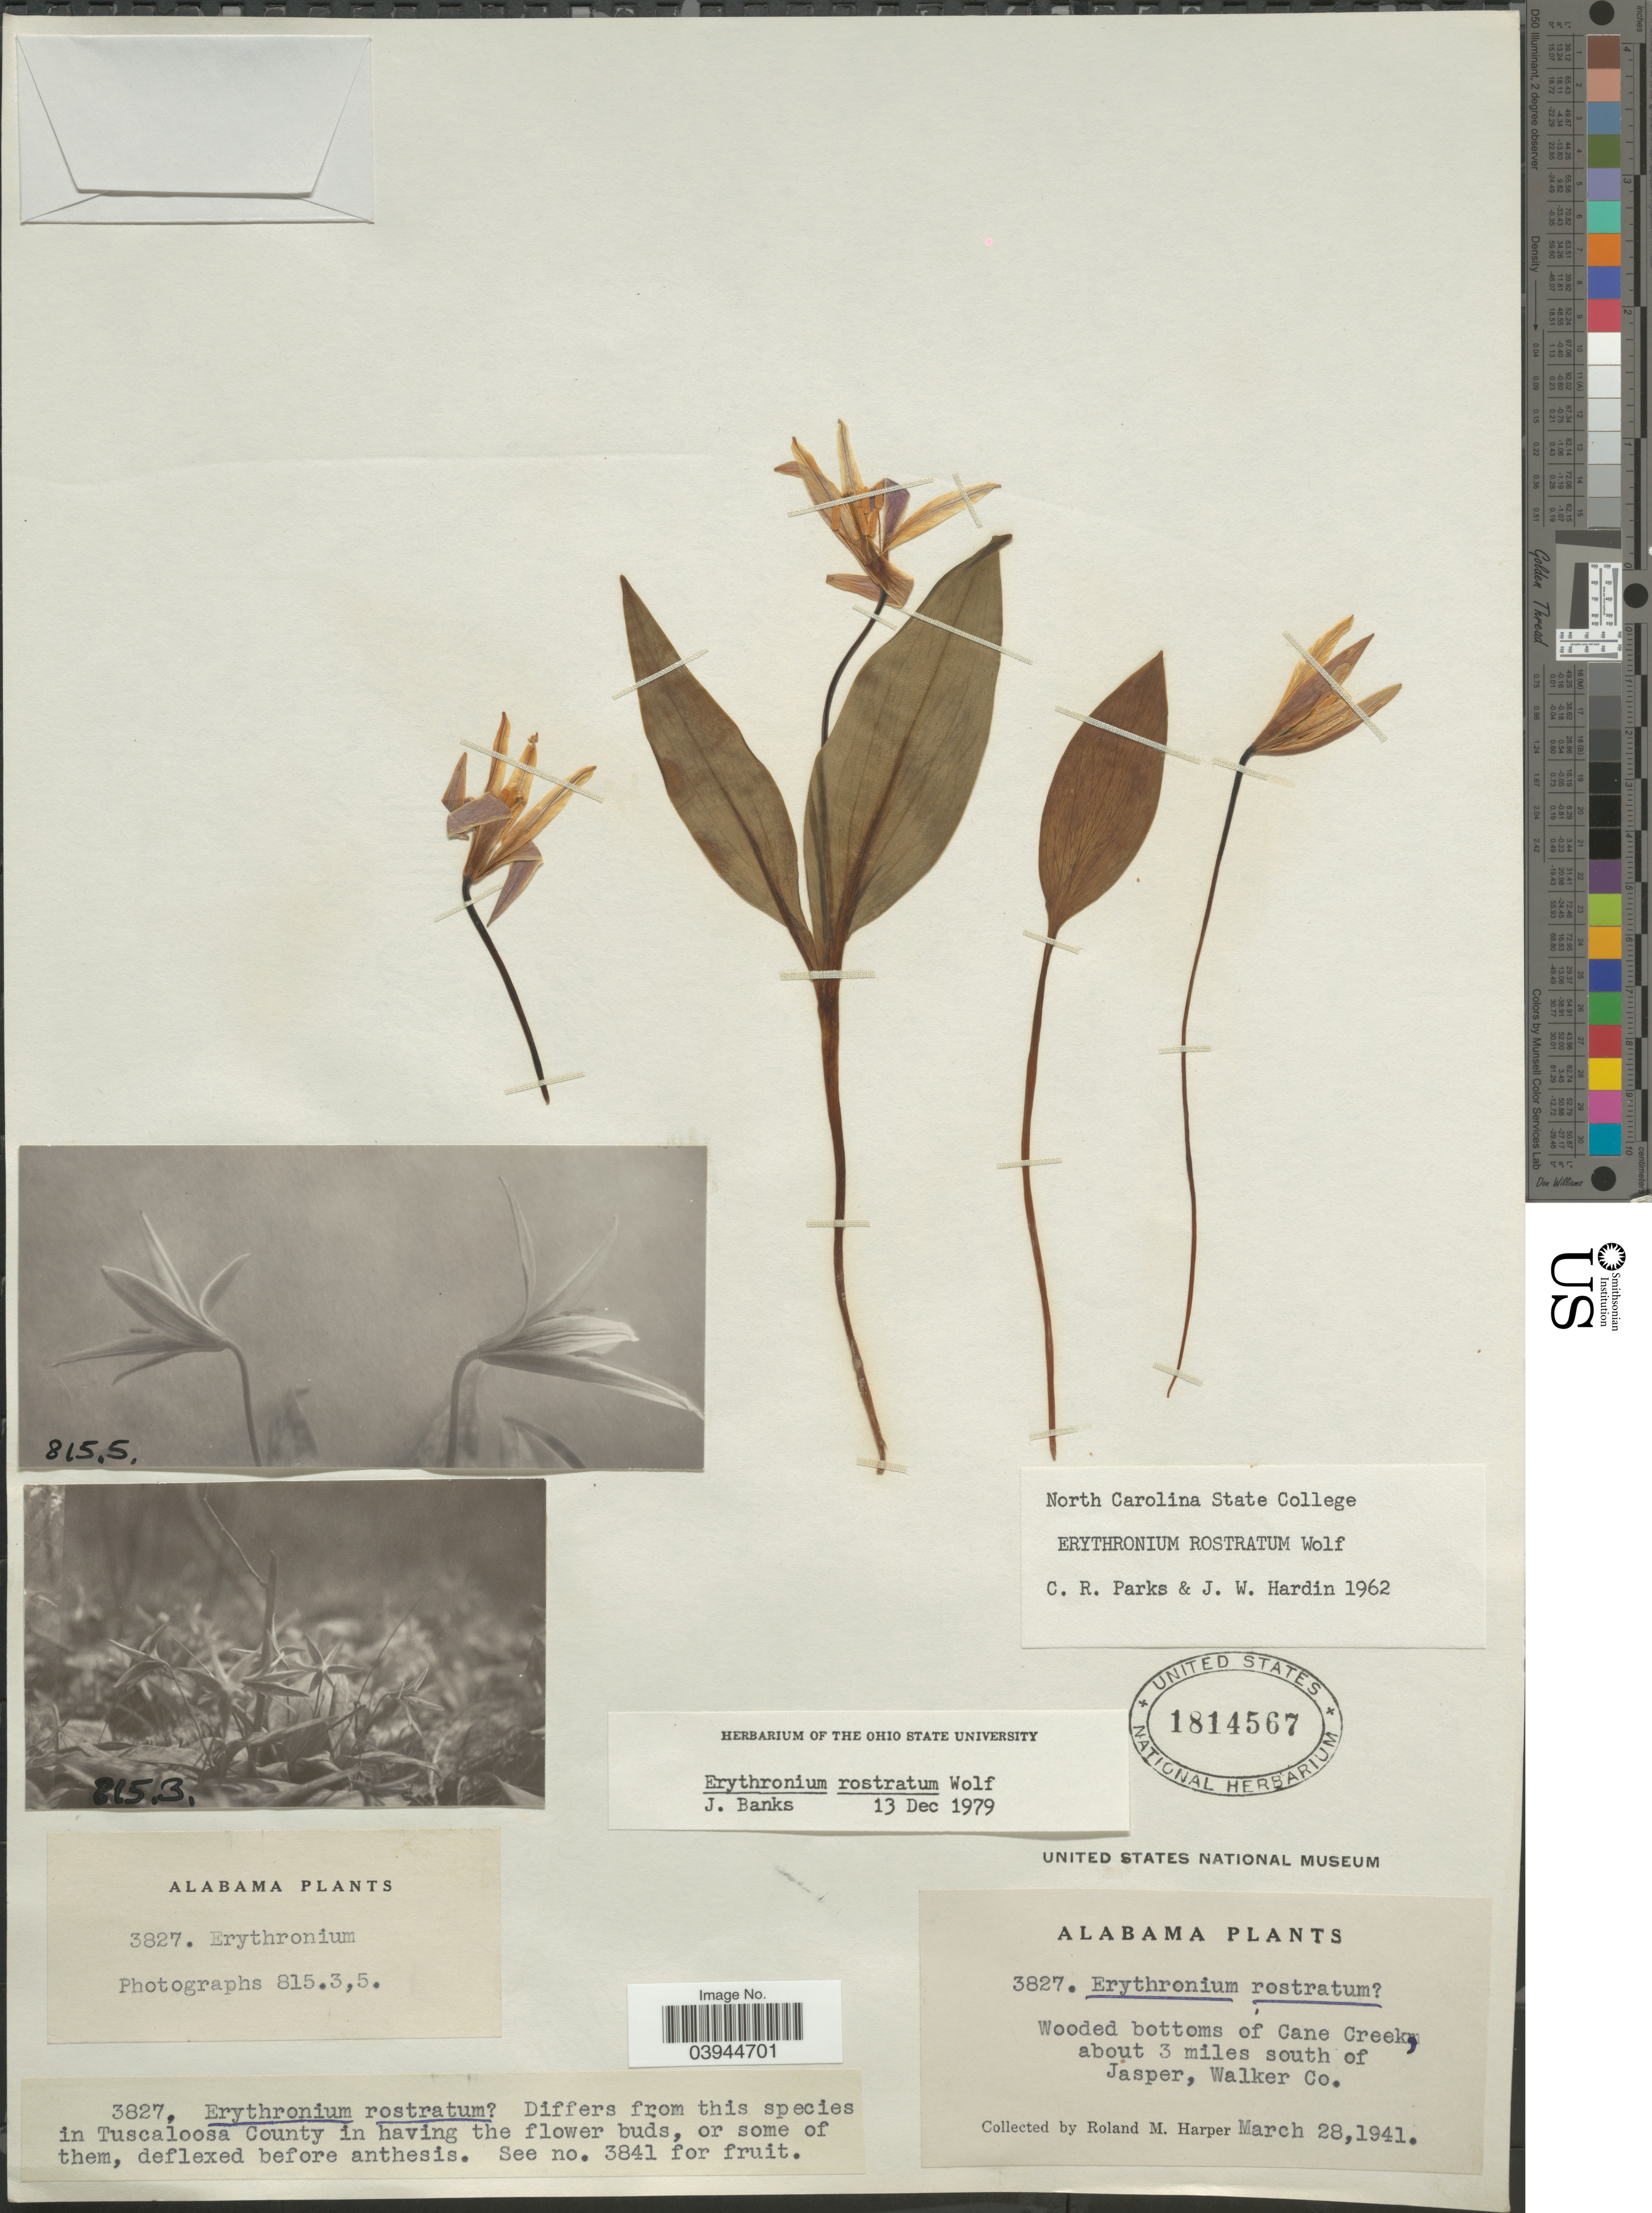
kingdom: Plantae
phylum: Tracheophyta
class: Liliopsida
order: Liliales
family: Liliaceae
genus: Erythronium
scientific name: Erythronium rostratum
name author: W. Wolf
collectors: R. M. Harper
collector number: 3827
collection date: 1941-03-28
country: United States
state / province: Alabama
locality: Wooded bottoms of Cane Creek, about 3 miles south of Jasper, Walker Co.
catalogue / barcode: US 1814567